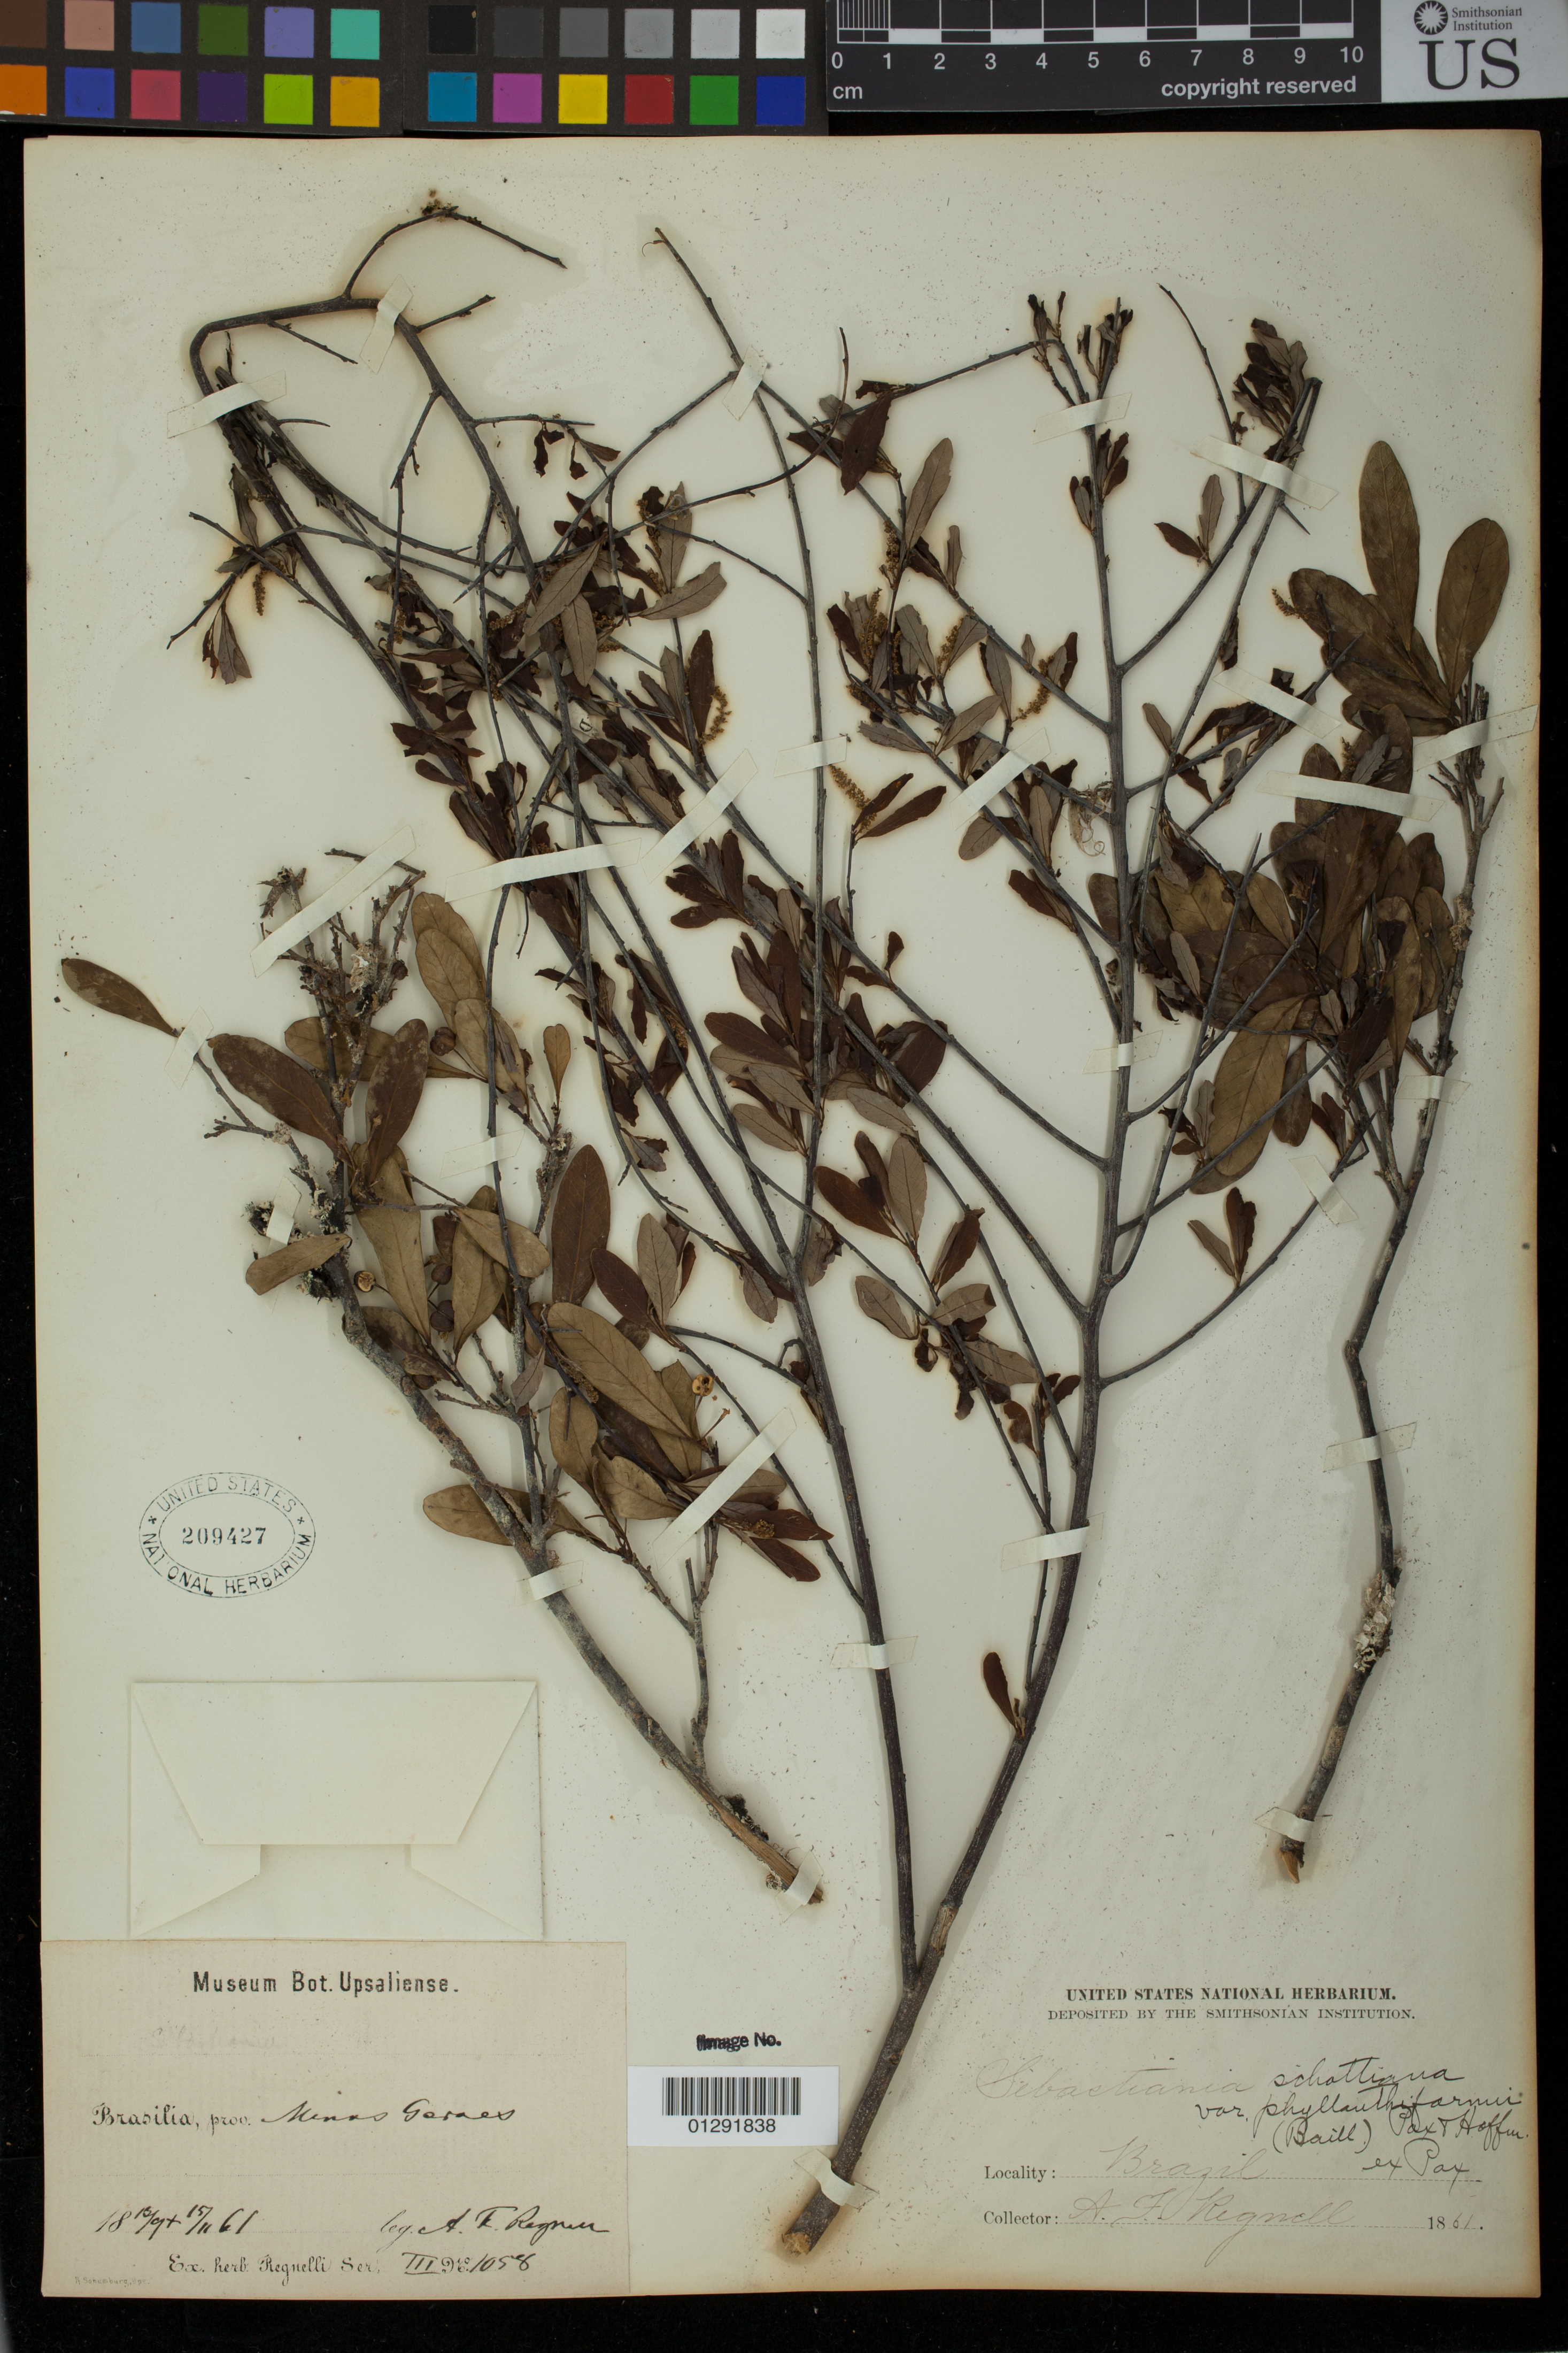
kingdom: Plantae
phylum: Tracheophyta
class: Magnoliopsida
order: Malpighiales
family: Euphorbiaceae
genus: Sebastiania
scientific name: Sebastiania schottiana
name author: (Müll. Arg.) Müll. Arg.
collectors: A. F. Regnell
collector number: III-1058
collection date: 1861-09-13/1861-11-15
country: Brazil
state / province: Minas Gerais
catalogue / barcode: US 209427